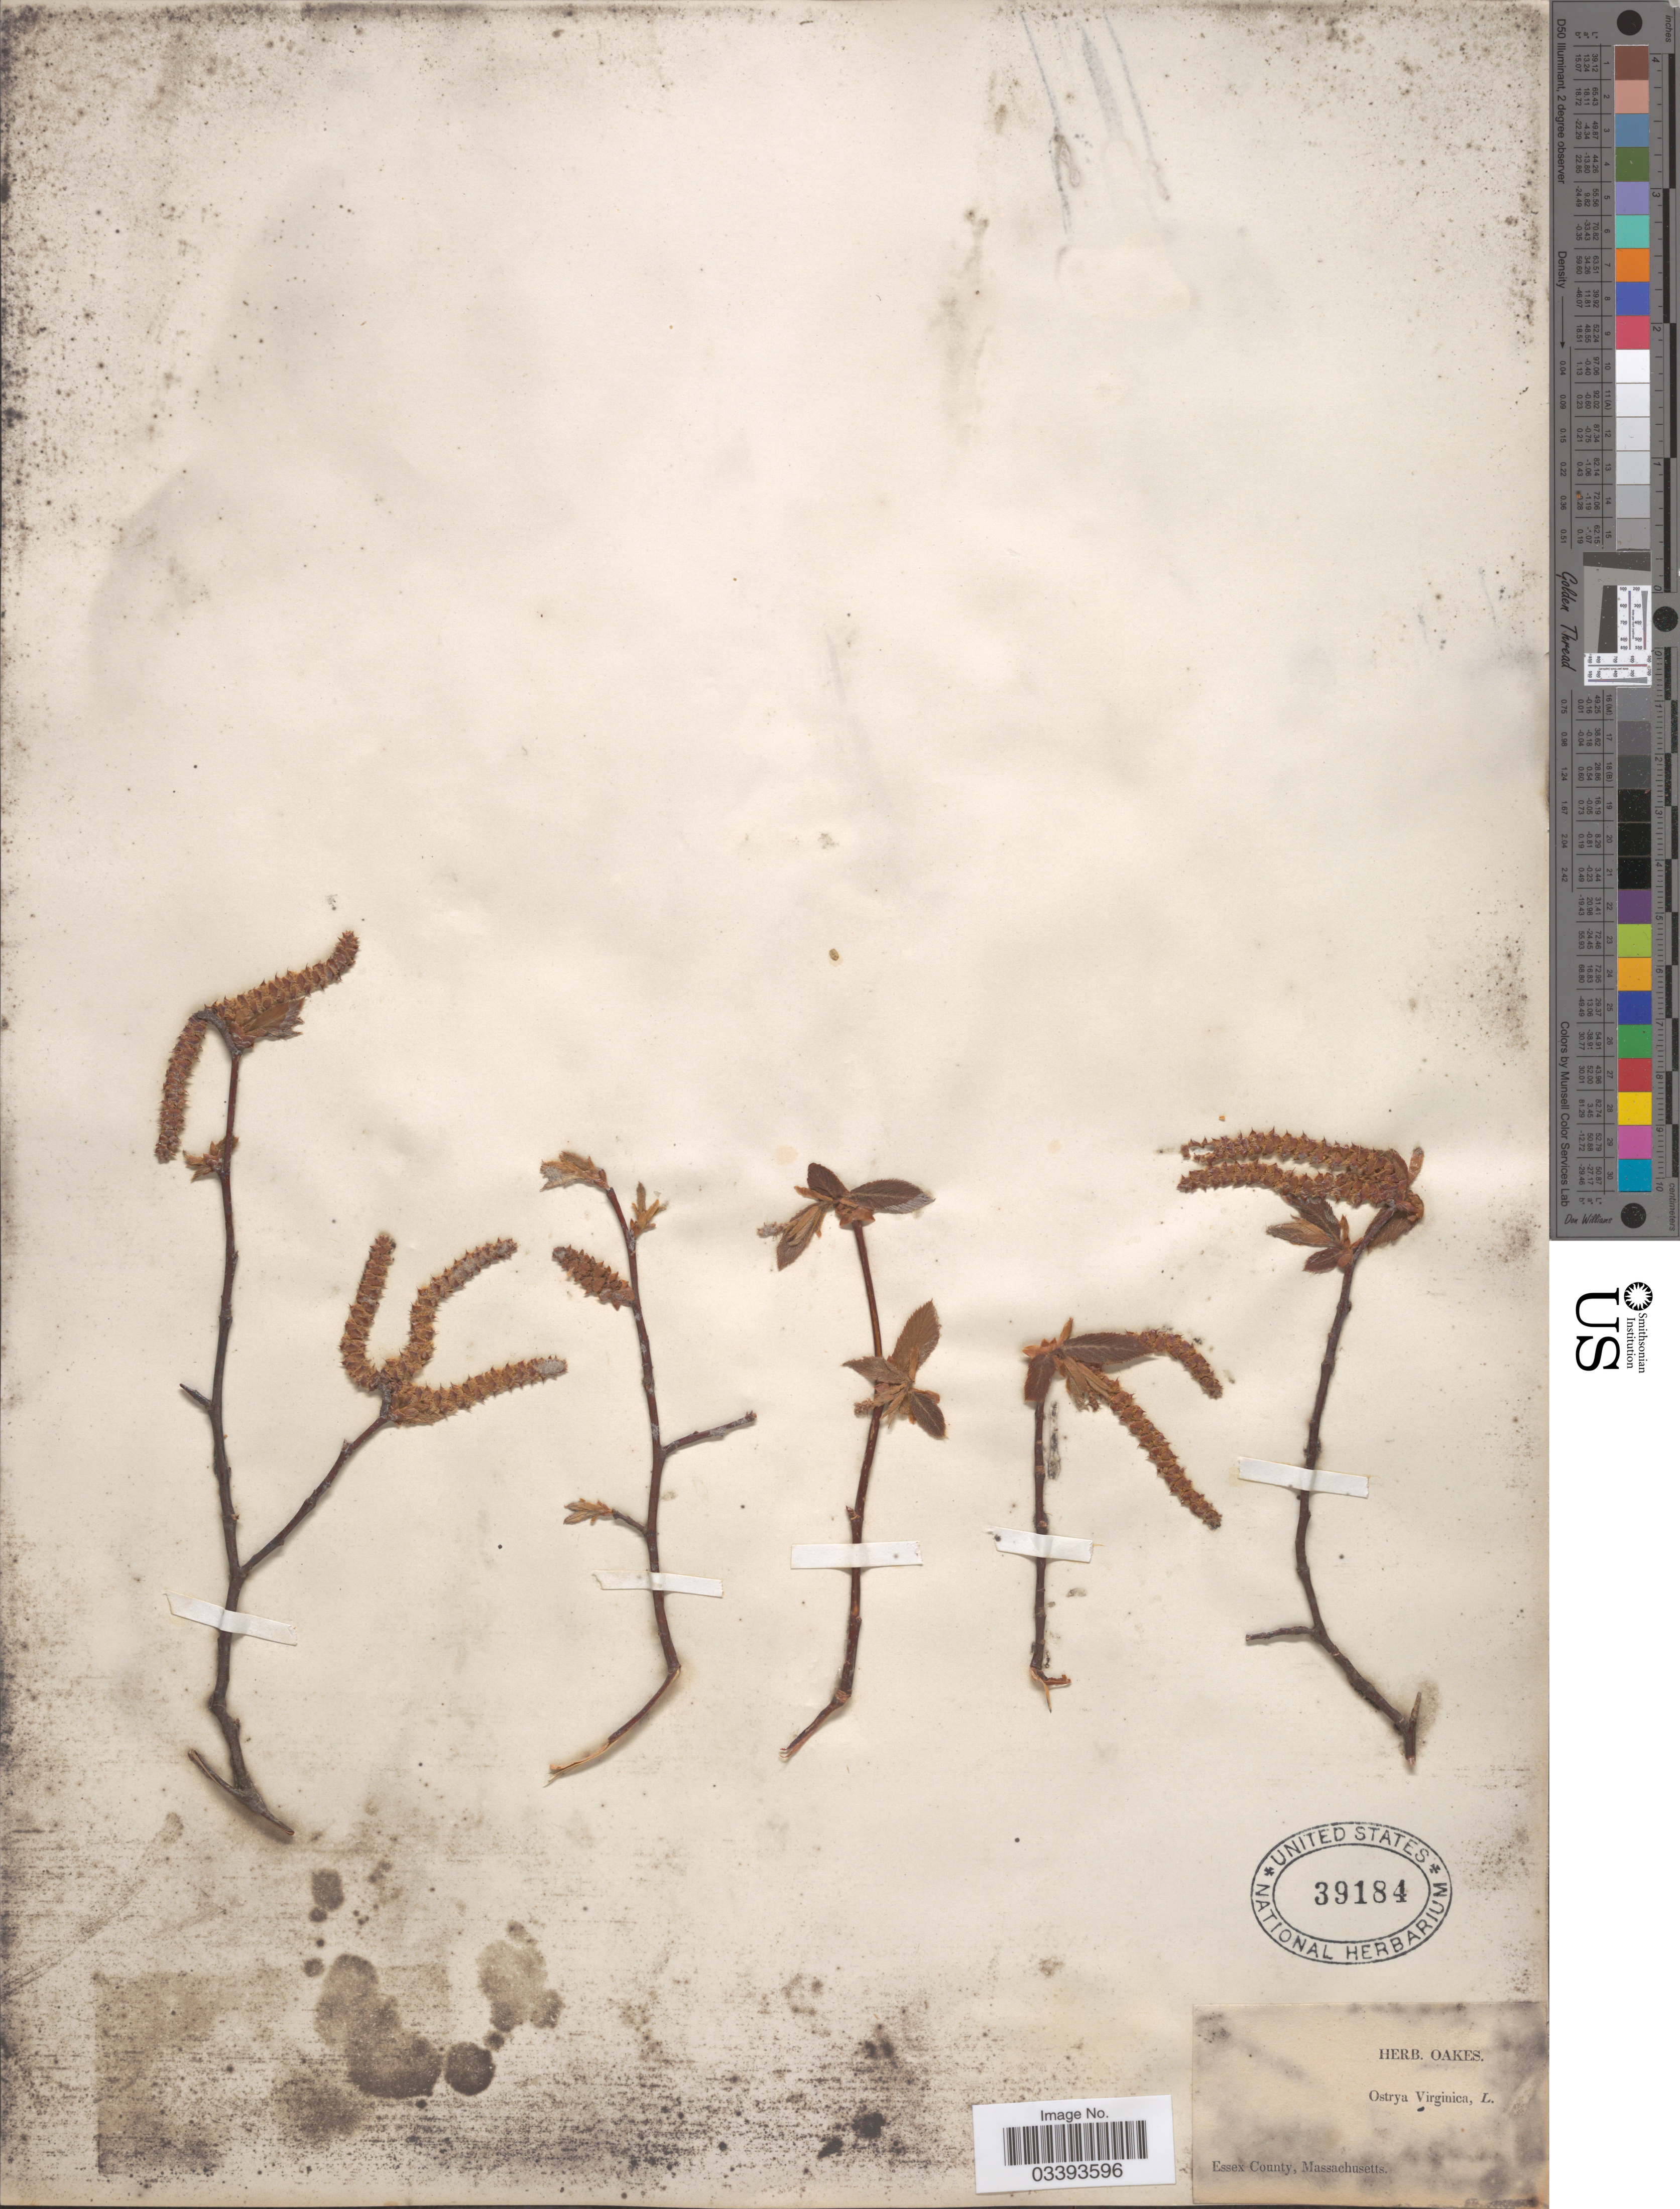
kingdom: Plantae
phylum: Tracheophyta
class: Magnoliopsida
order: Fagales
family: Betulaceae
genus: Ostrya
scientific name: Ostrya virginiana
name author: (Mill.) K. Koch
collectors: ex herb. Oakes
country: United States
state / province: Massachusetts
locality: Essex County.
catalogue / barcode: US 39184